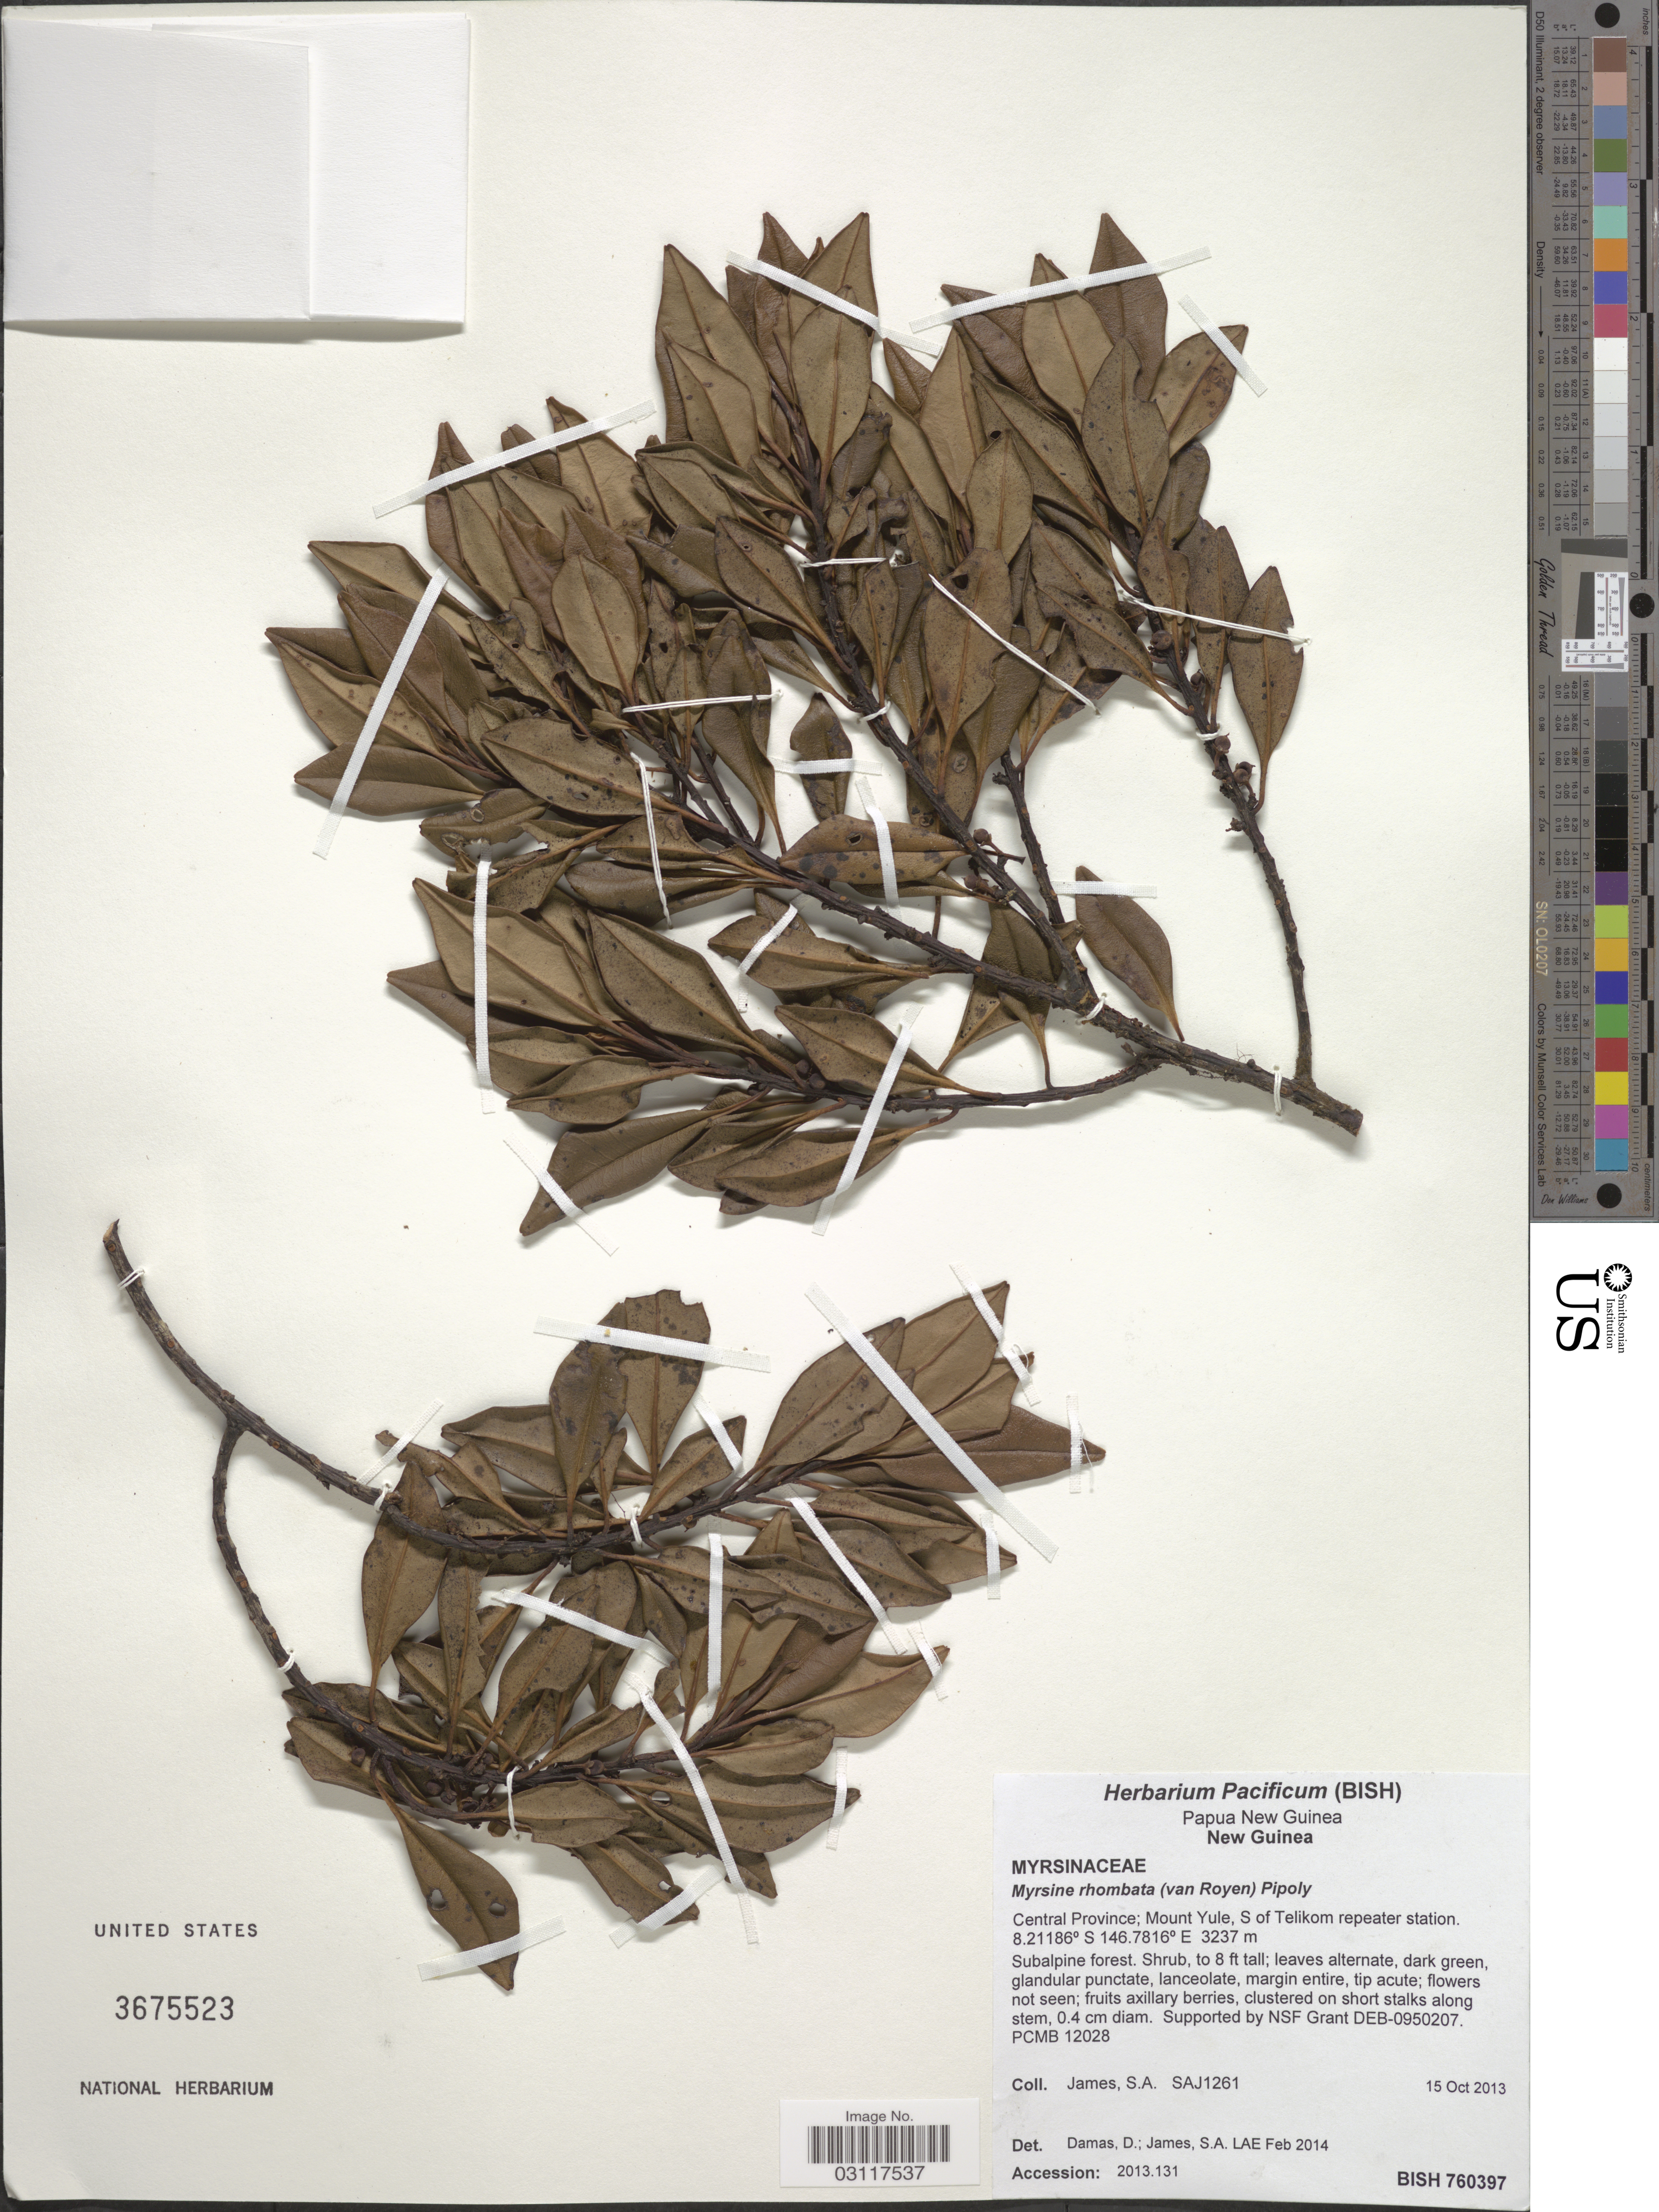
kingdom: Plantae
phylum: Tracheophyta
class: Magnoliopsida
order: Ericales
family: Primulaceae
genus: Myrsine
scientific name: Myrsine rhombata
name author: (P. Royen) Pipoly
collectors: D. Damas & S. James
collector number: SAJ1261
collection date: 2013-10-15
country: Papua New Guinea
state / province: Central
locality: New Guinea, Central Province; Mount Yule, S of Telikom repeater station.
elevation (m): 3237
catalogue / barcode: US 3675523